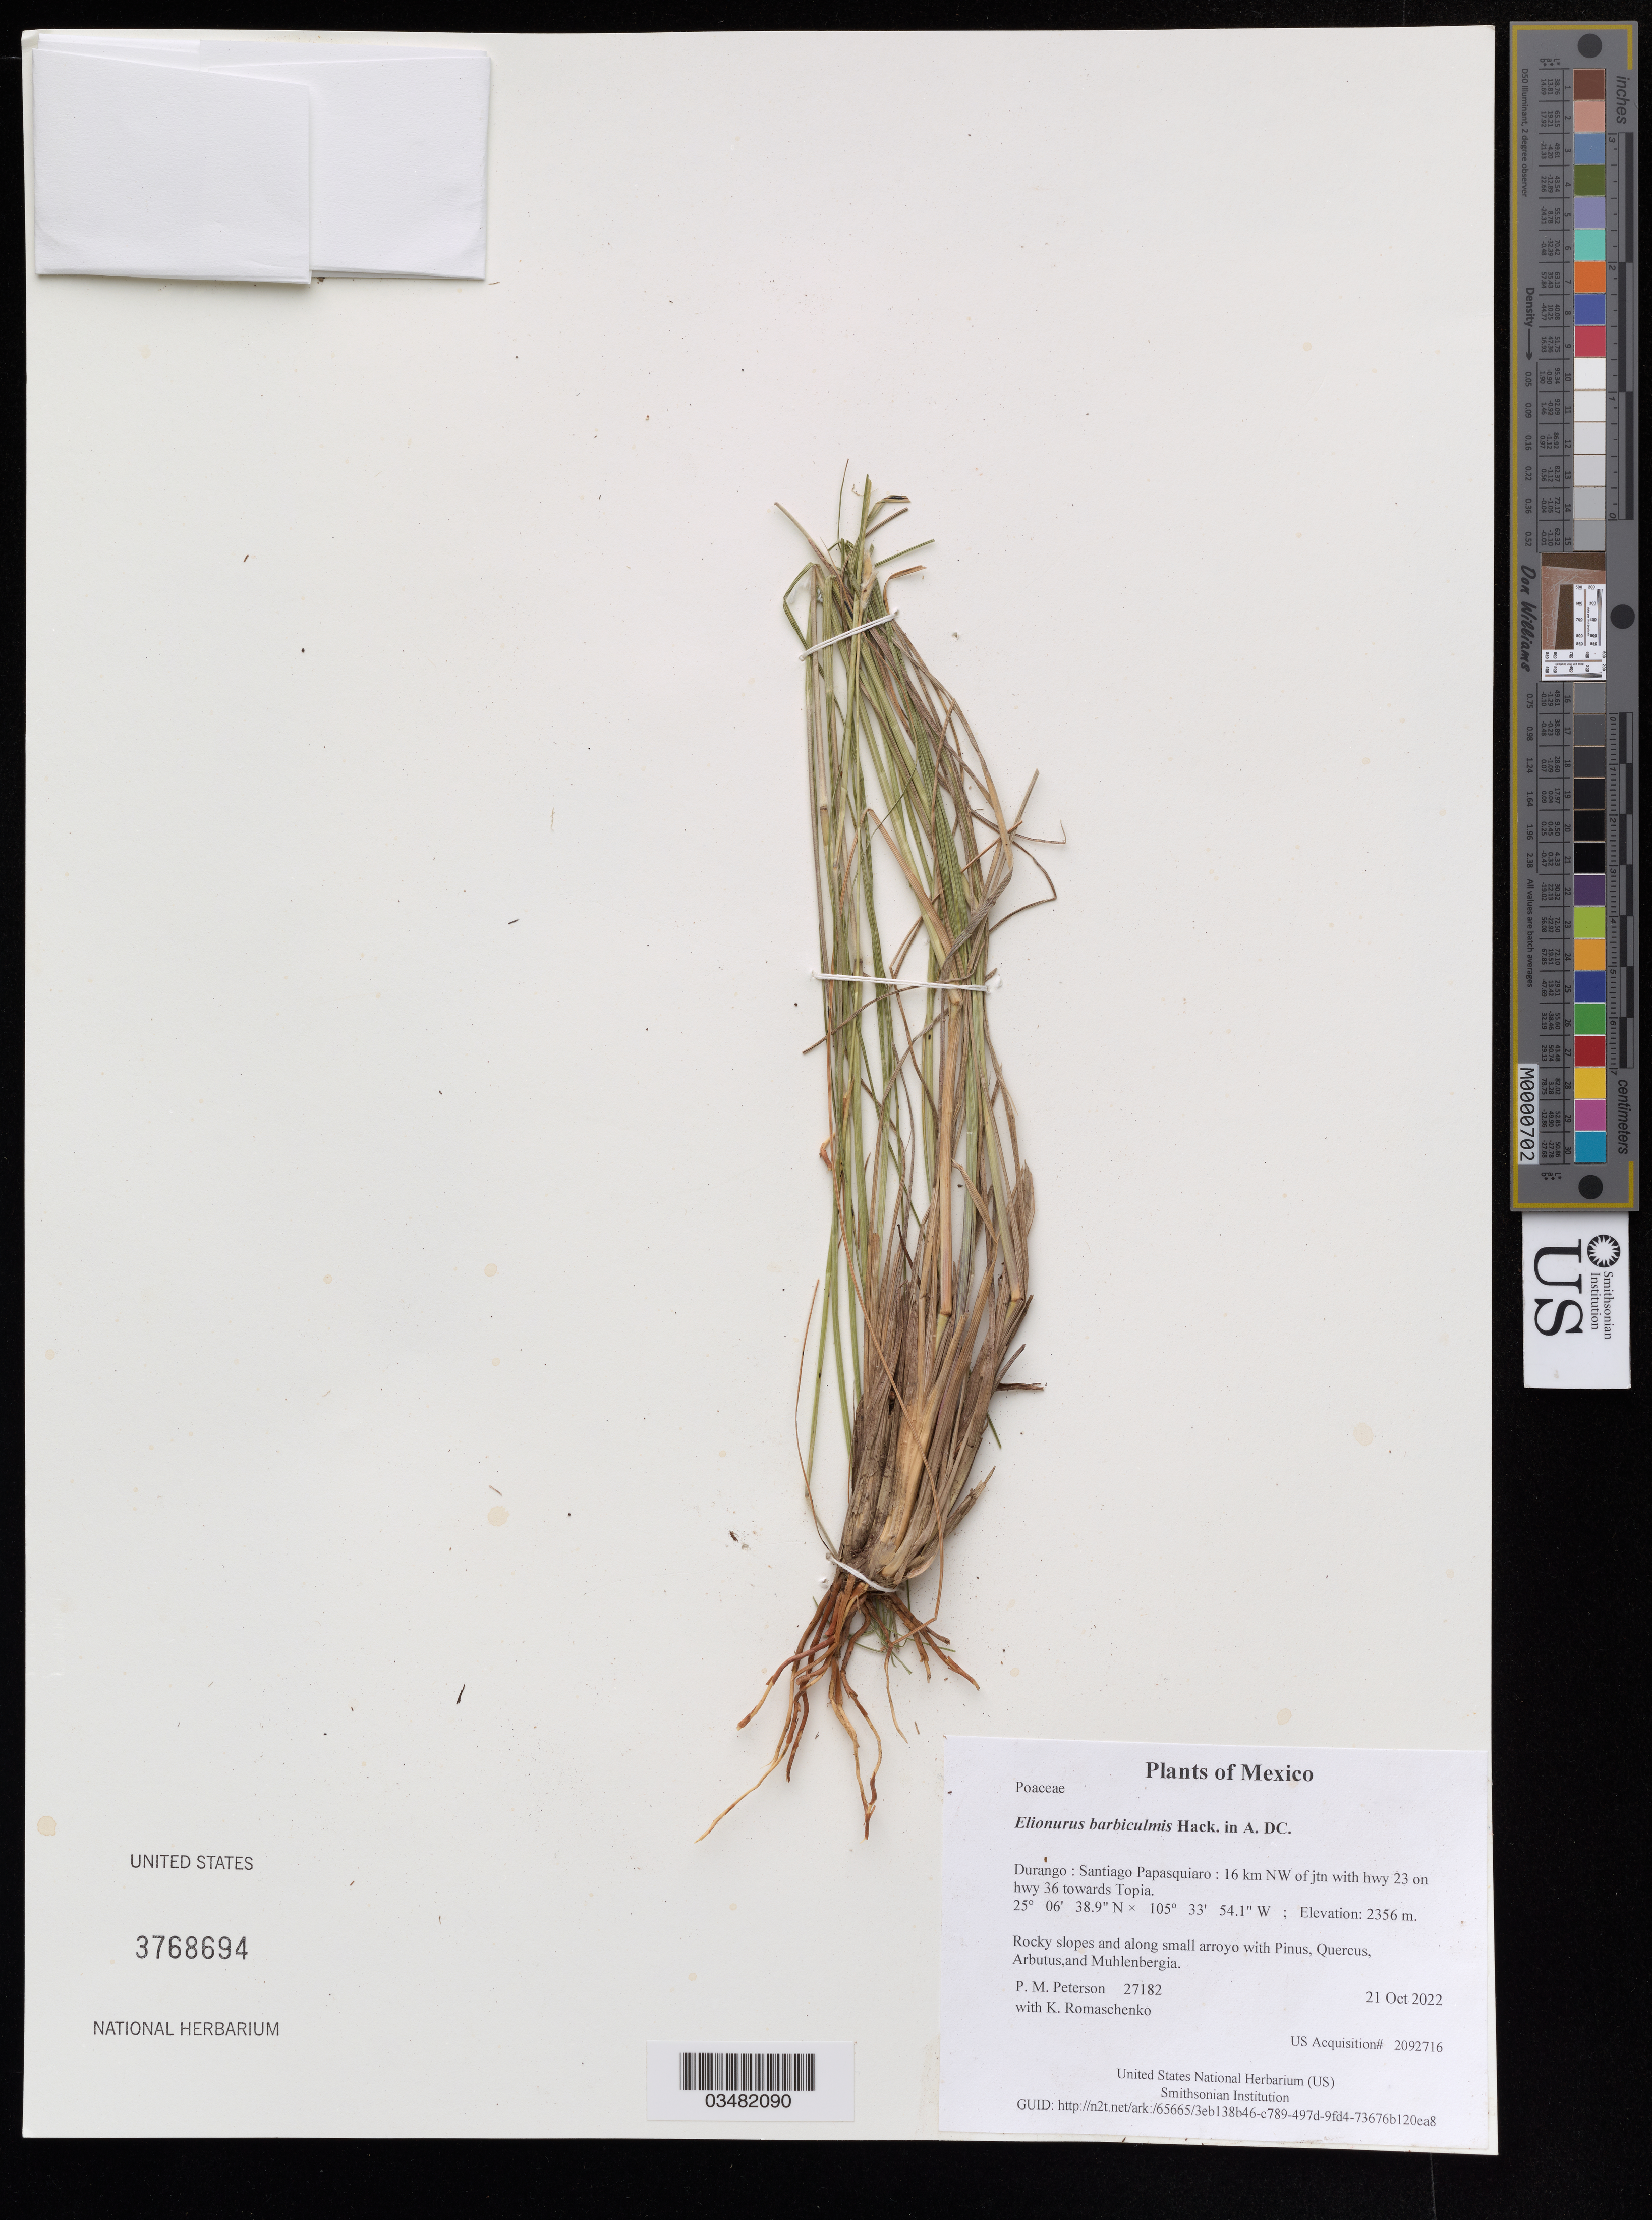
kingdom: Plantae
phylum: Tracheophyta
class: Liliopsida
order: Poales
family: Poaceae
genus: Elionurus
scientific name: Elionurus barbiculmis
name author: Hack. in A. DC.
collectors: P. M. Peterson & K. Romaschenko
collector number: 27182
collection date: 2022-10-21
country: México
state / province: Durango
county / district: Santiago Papasquiaro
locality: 16 km NW of jtn with hwy 23 on hwy 36 towards Topia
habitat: Rocky slopes and along small arroyo with Pinus, Quercus, Arbutus,and Muhlenbergia.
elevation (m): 2356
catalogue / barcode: US 3768694